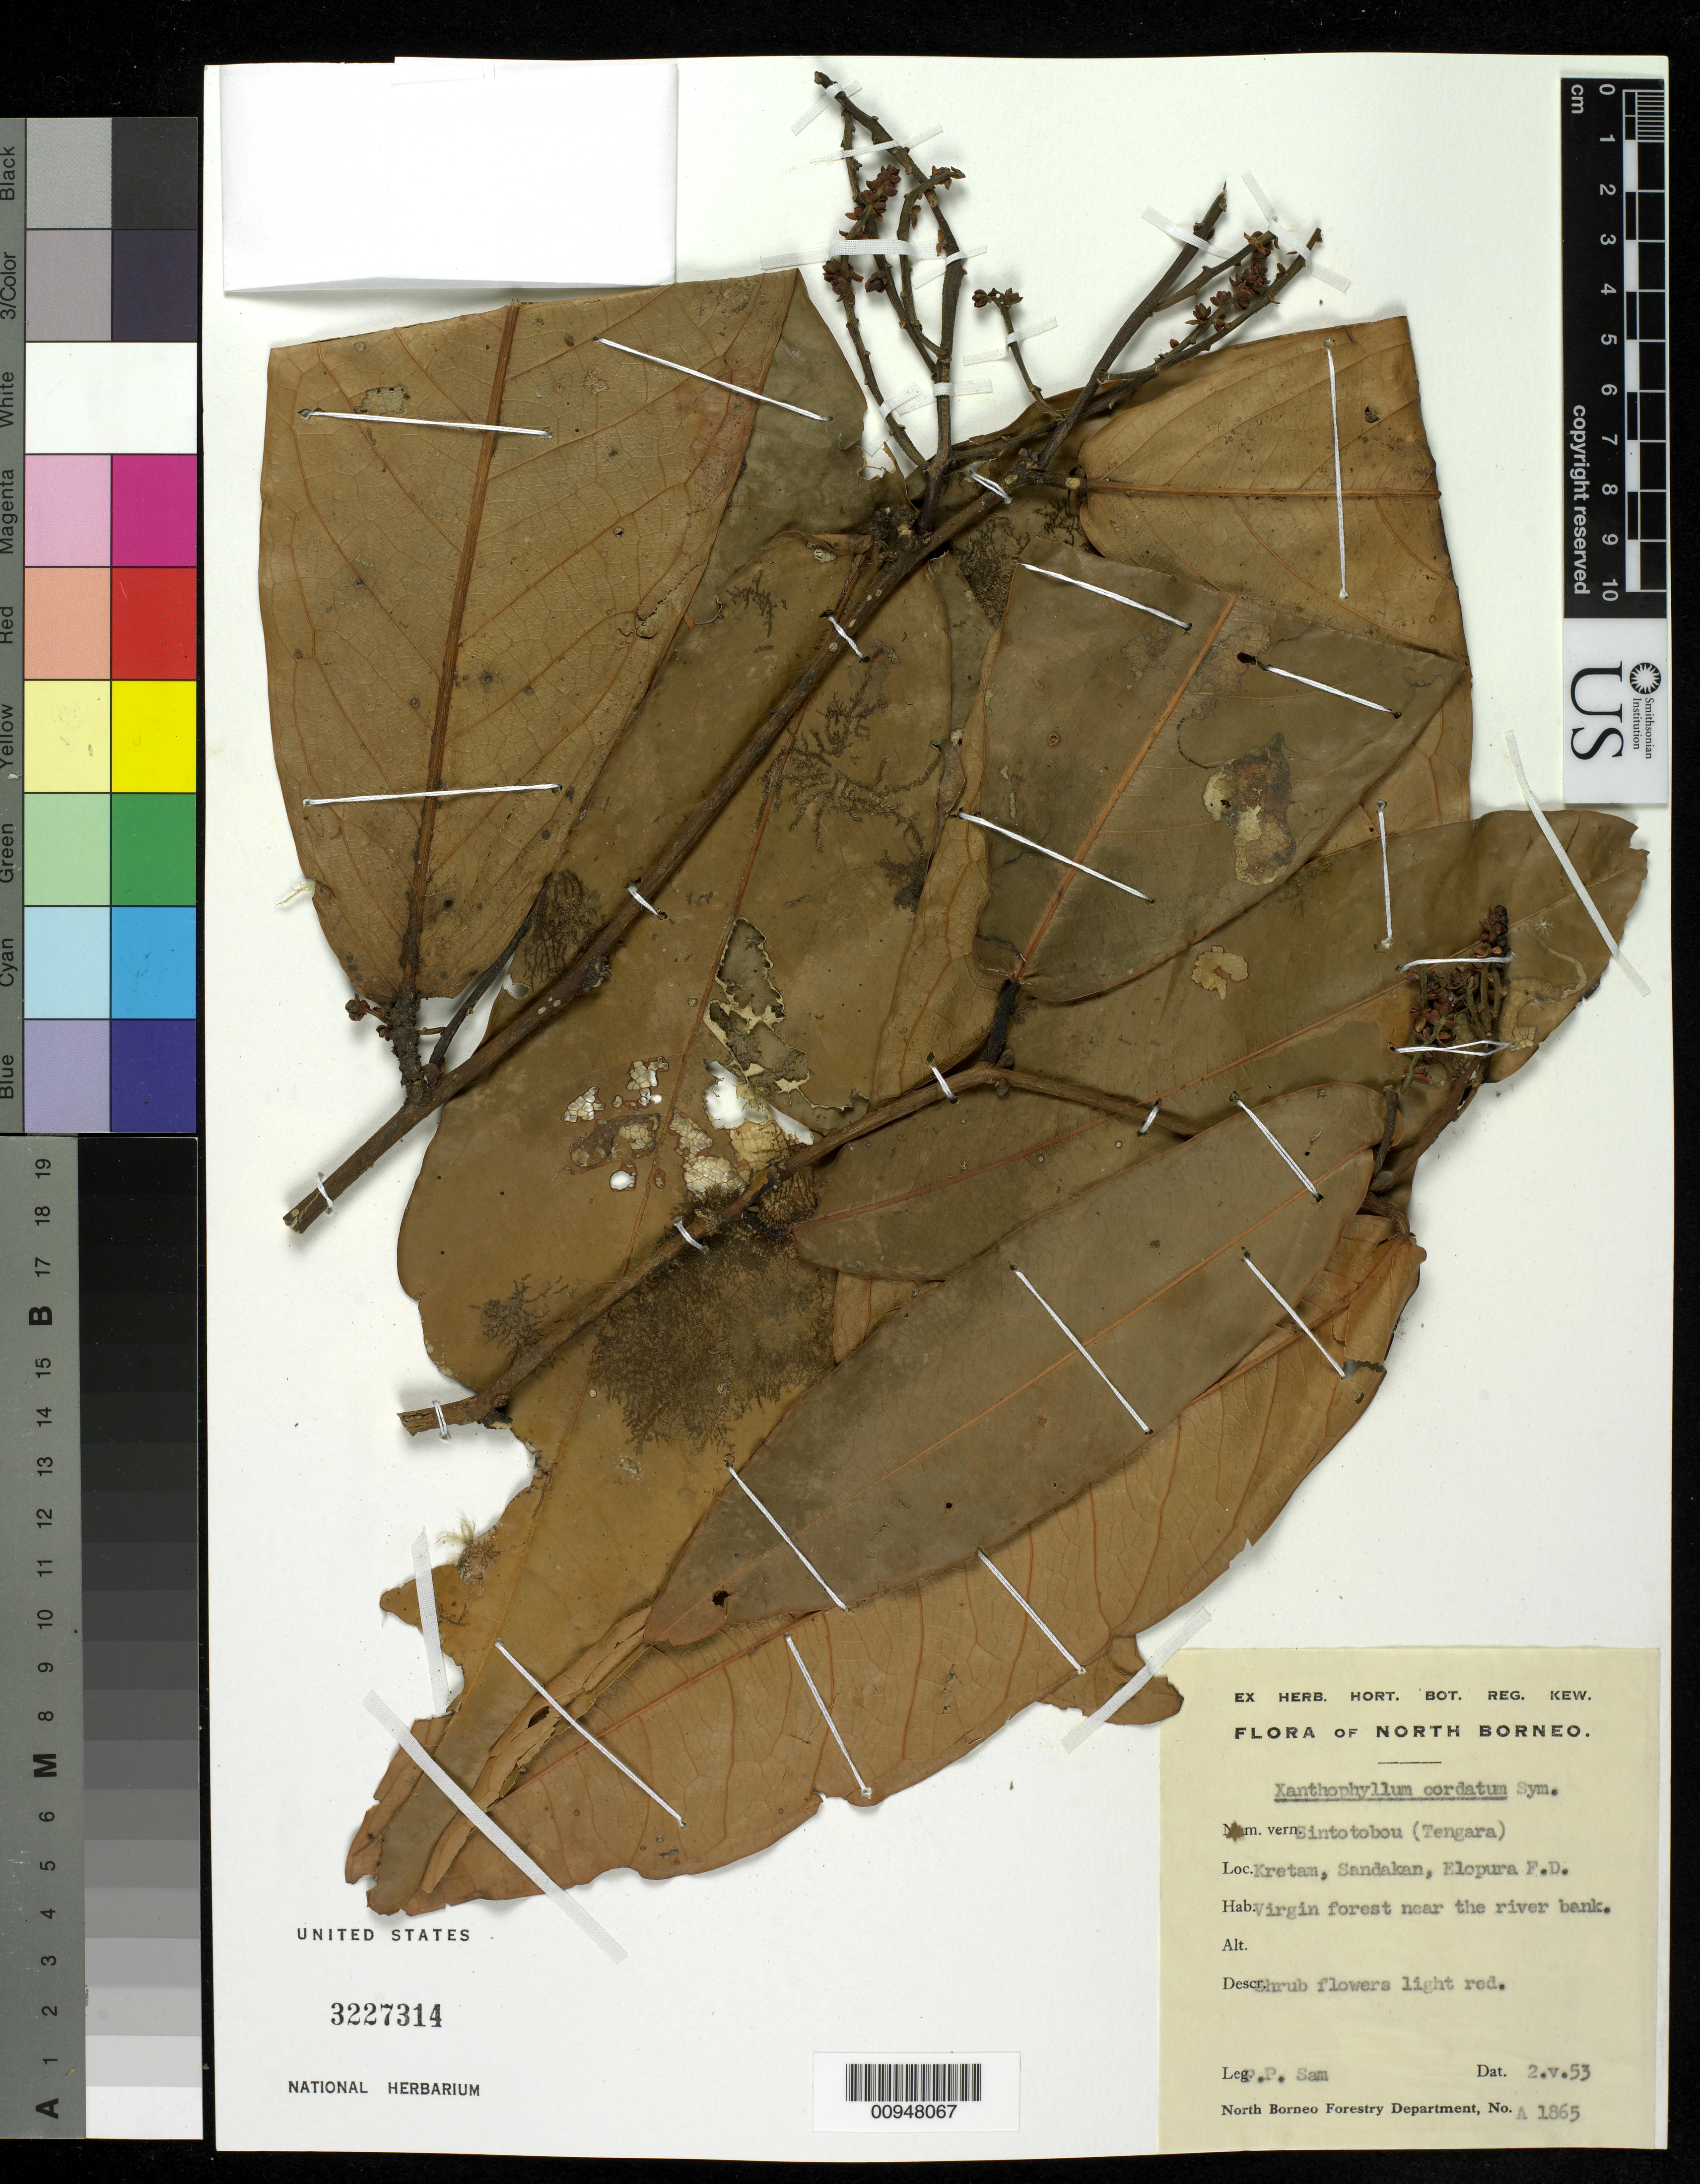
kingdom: Plantae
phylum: Tracheophyta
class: Magnoliopsida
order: Fabales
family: Polygalaceae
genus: Xanthophyllum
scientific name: Xanthophyllum cordatum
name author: Korth. ex Miq.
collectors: P.P. Sam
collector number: A 1865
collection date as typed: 02 May 1953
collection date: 1953-05-02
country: Malaysia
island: Borneo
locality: Virgin forest near the river bank, Kretam, Sandakan, Elopura F. D.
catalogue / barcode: US 3227314